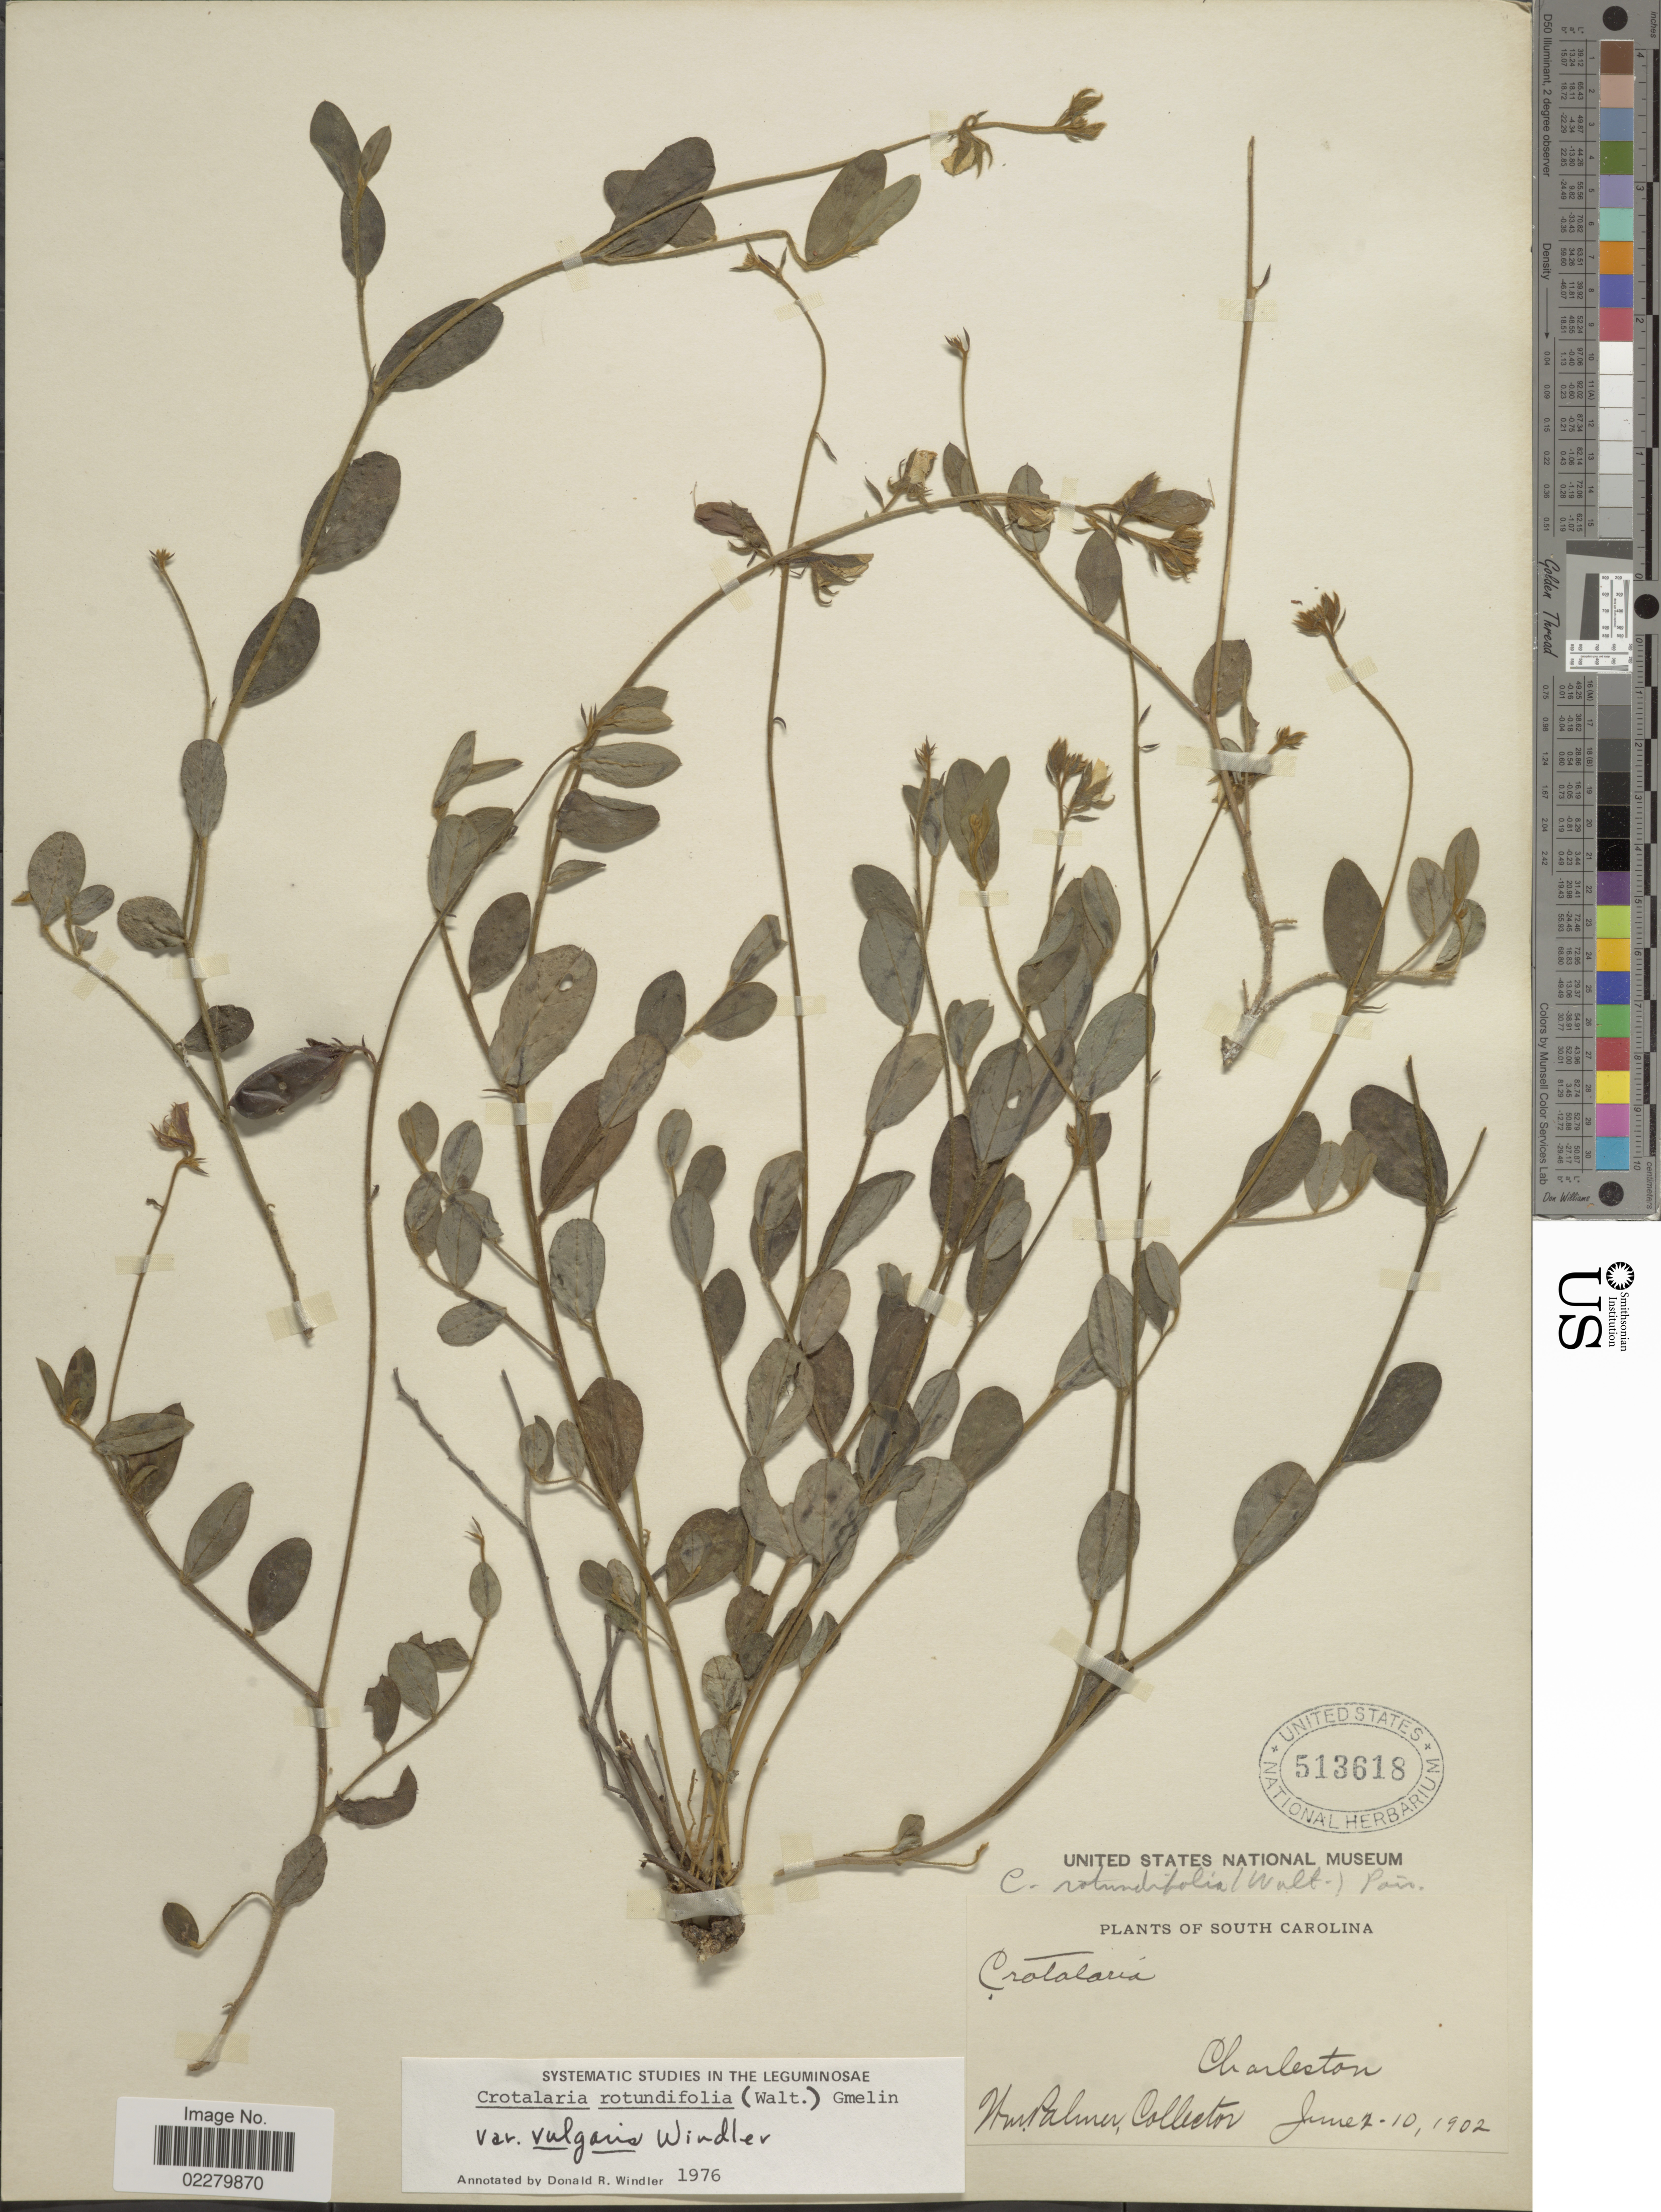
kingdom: Plantae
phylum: Tracheophyta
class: Magnoliopsida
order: Fabales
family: Fabaceae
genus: Crotalaria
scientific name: Crotalaria rotundifolia var. vulgaris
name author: Windler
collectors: W. Palmer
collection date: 1902-06-02/1902-06-10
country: United States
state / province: South Carolina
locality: Charleston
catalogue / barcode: US 513618